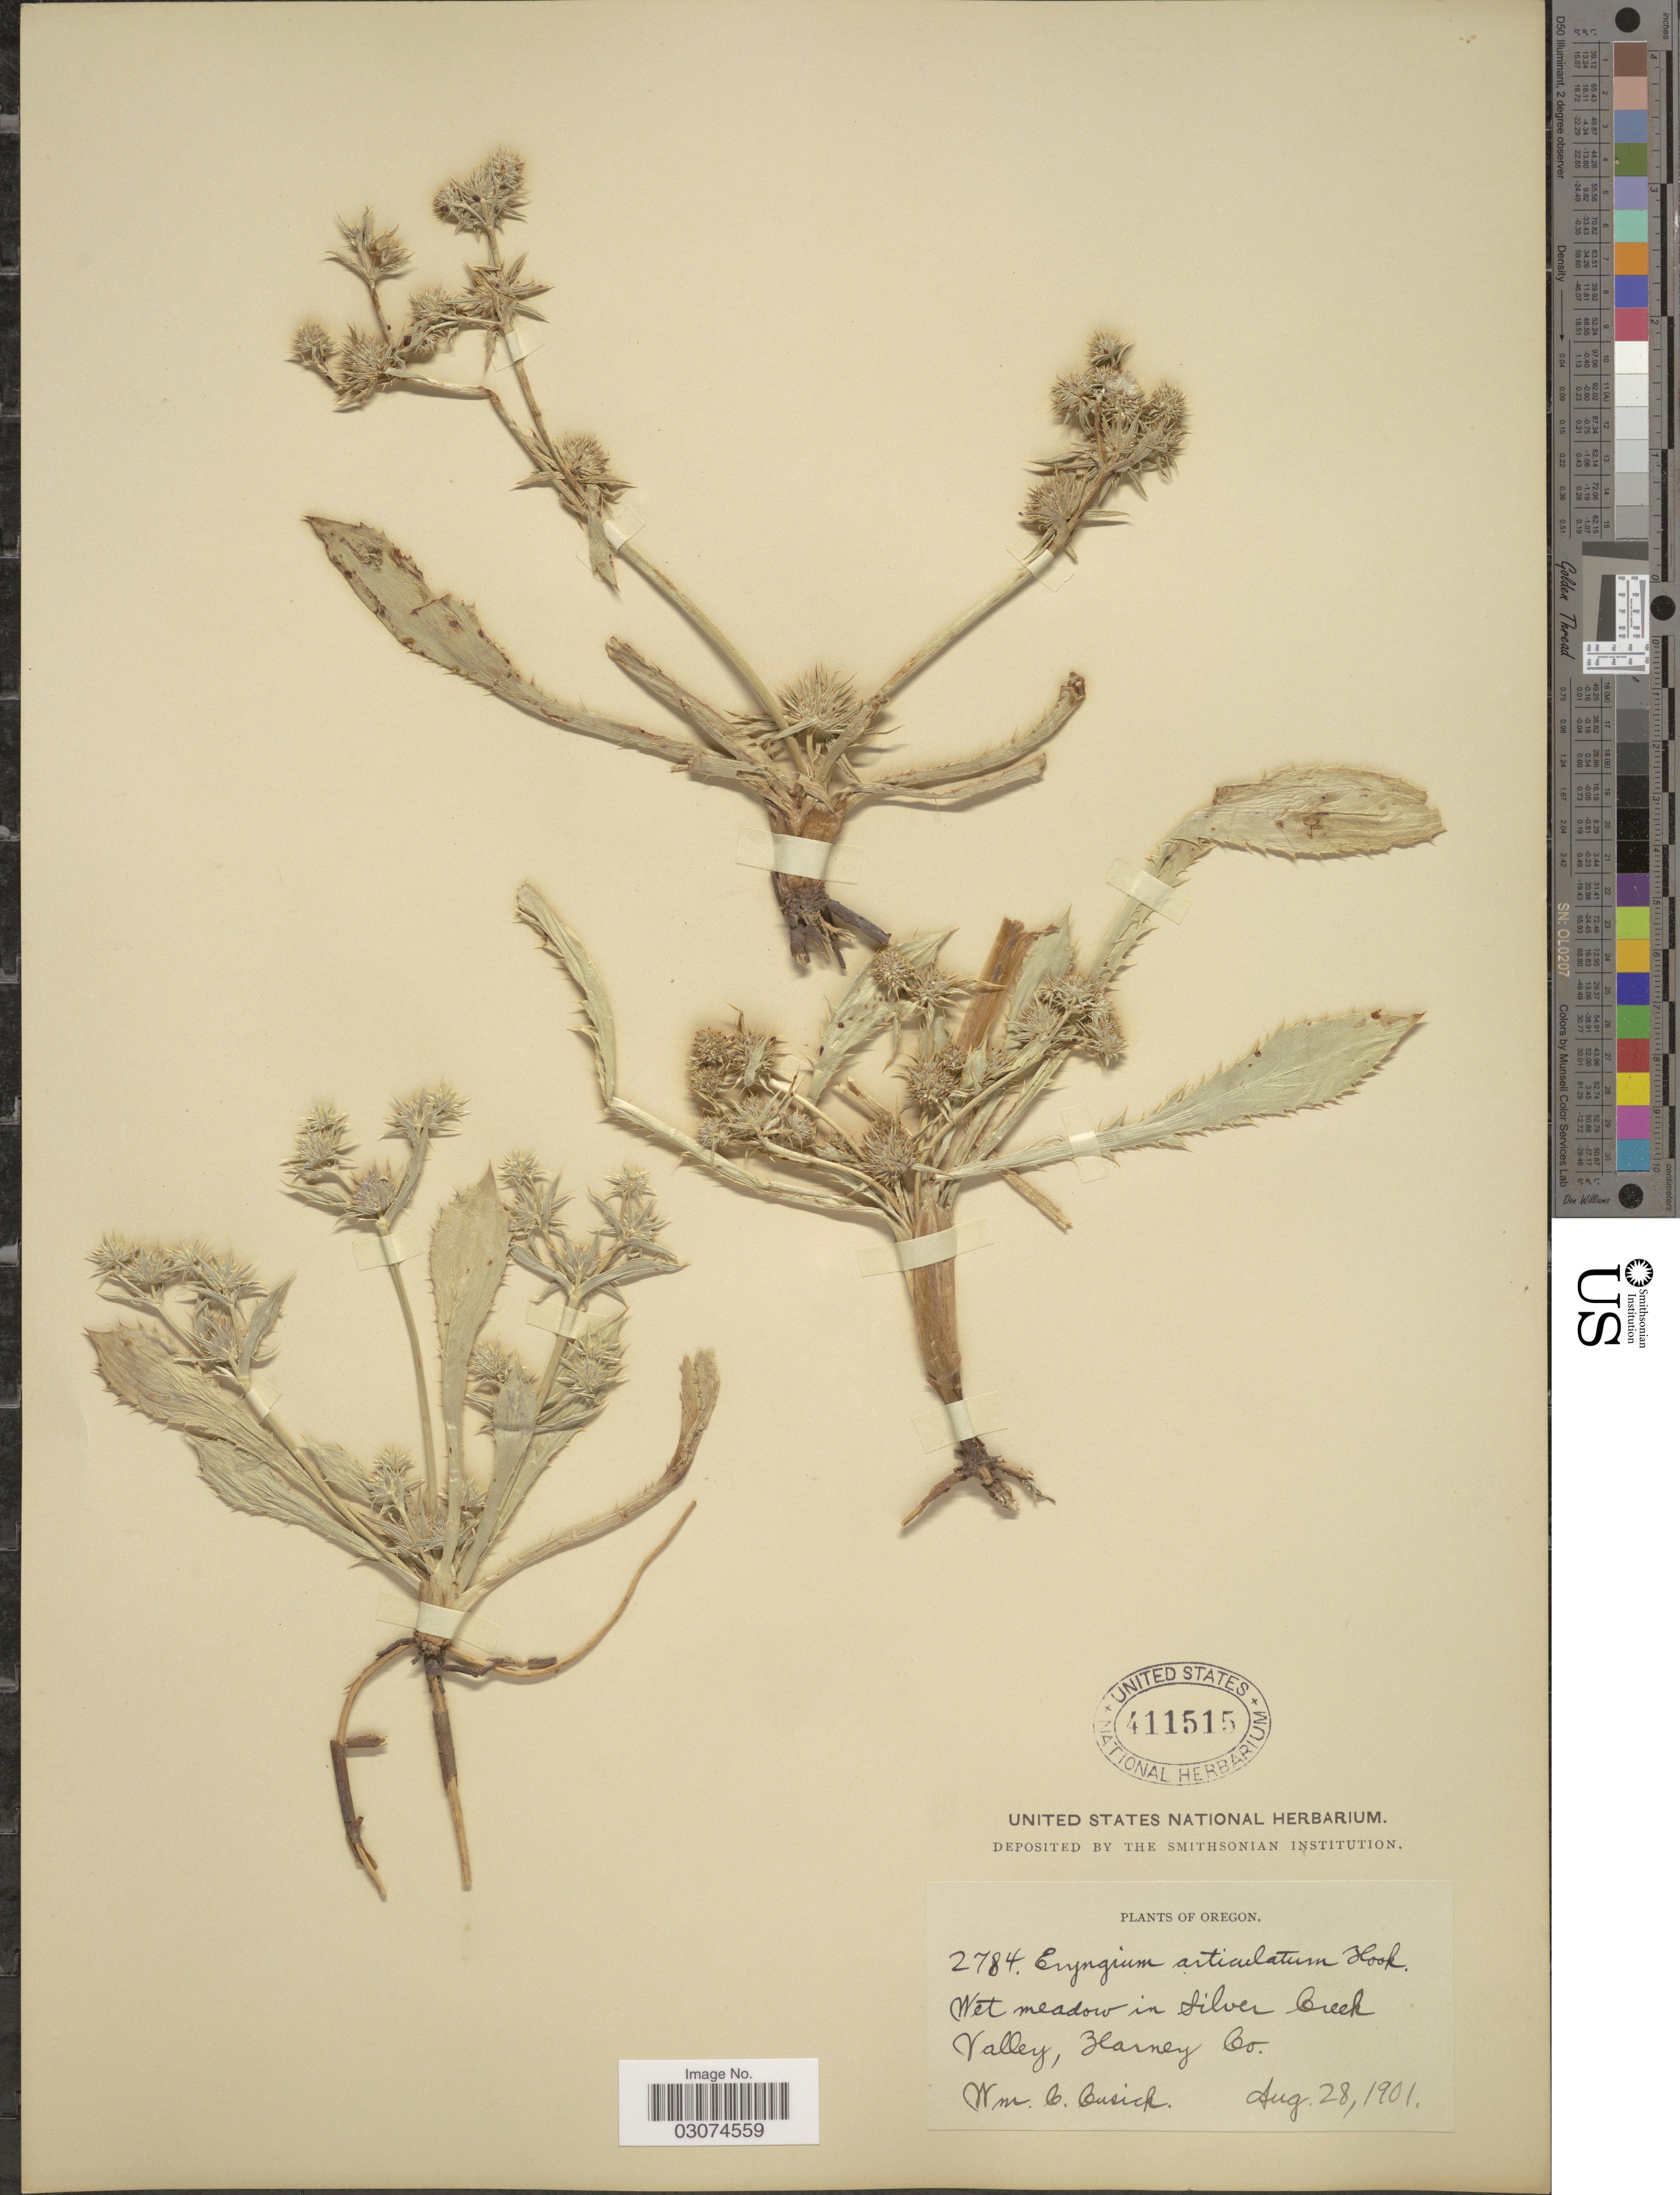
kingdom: Plantae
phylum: Tracheophyta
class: Magnoliopsida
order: Apiales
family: Apiaceae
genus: Eryngium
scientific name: Eryngium alismifolium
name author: Greene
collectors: W. C. Cusick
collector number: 2784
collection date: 1901-08-28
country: United States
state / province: Oregon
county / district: Harney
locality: Silver Creek Valley, Harney Co.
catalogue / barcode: US 411515